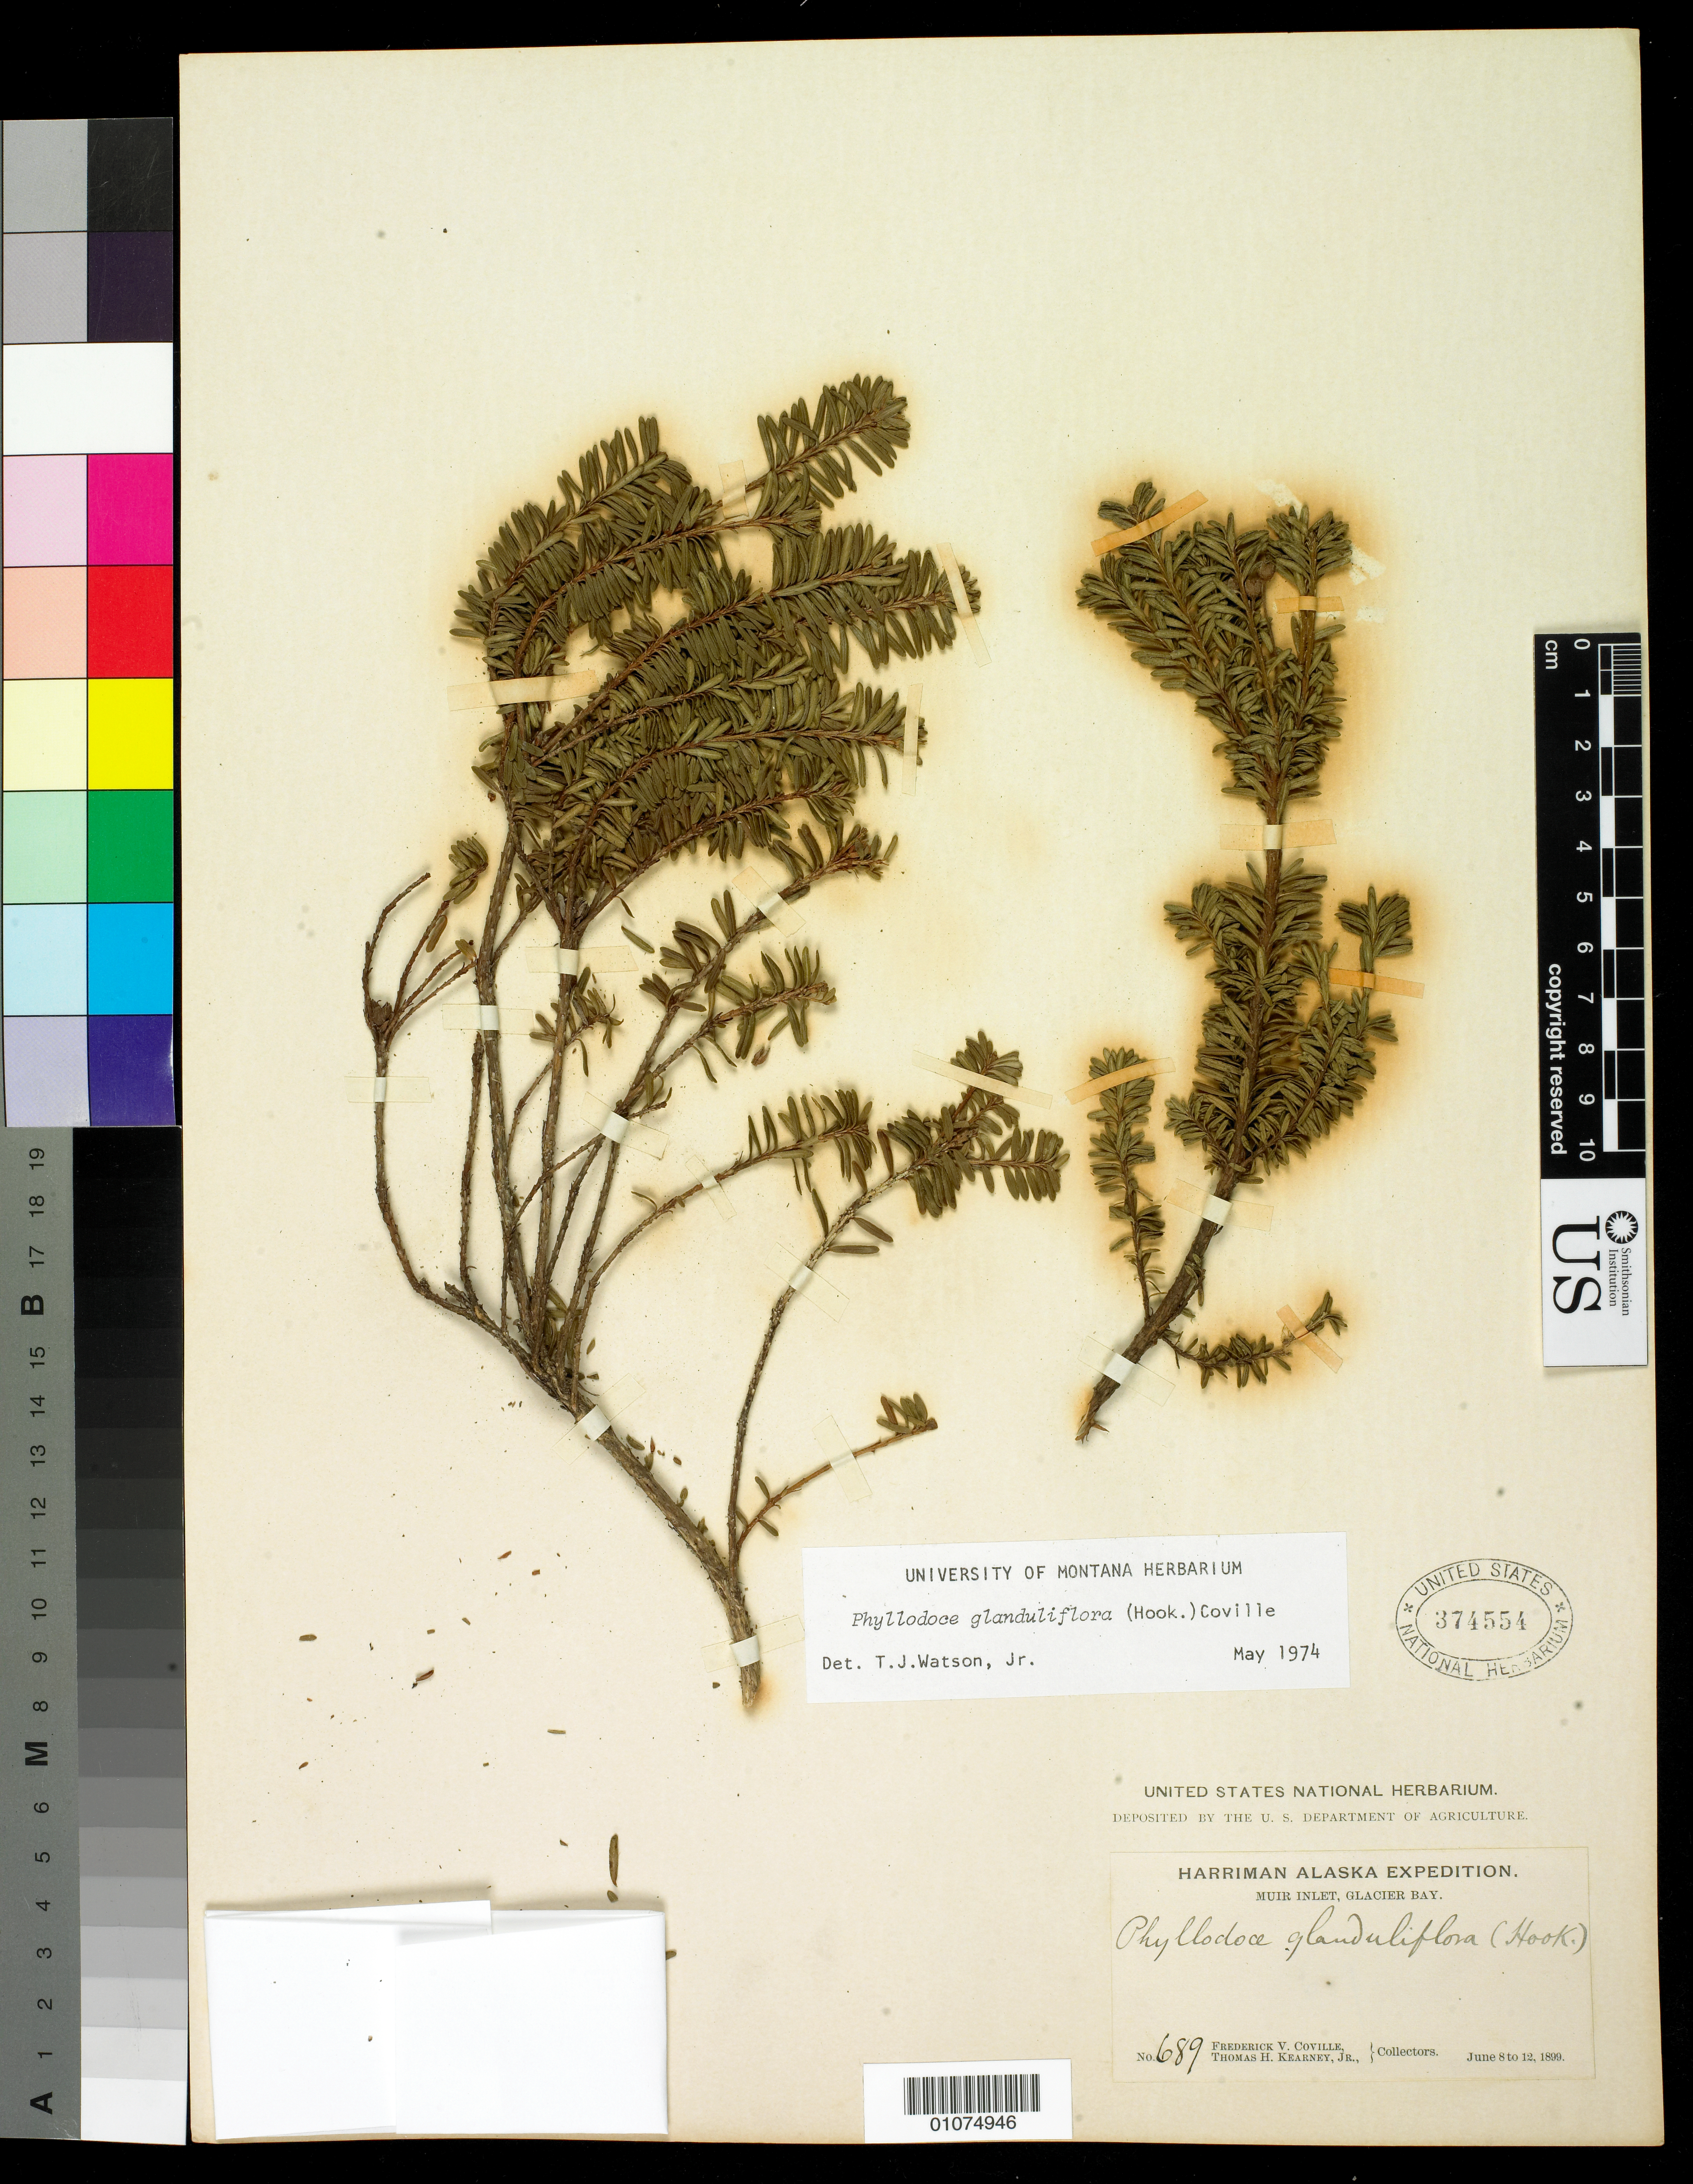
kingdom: Plantae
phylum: Tracheophyta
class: Magnoliopsida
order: Ericales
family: Ericaceae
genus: Phyllodoce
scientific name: Phyllodoce glanduliflora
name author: (Hook.) Coville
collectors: F. V. Coville & T. H. Kearney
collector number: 689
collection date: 1899-06-08/1899-06-12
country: United States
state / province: Alaska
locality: Muir Inlet, Glacier Bay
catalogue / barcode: US 374554